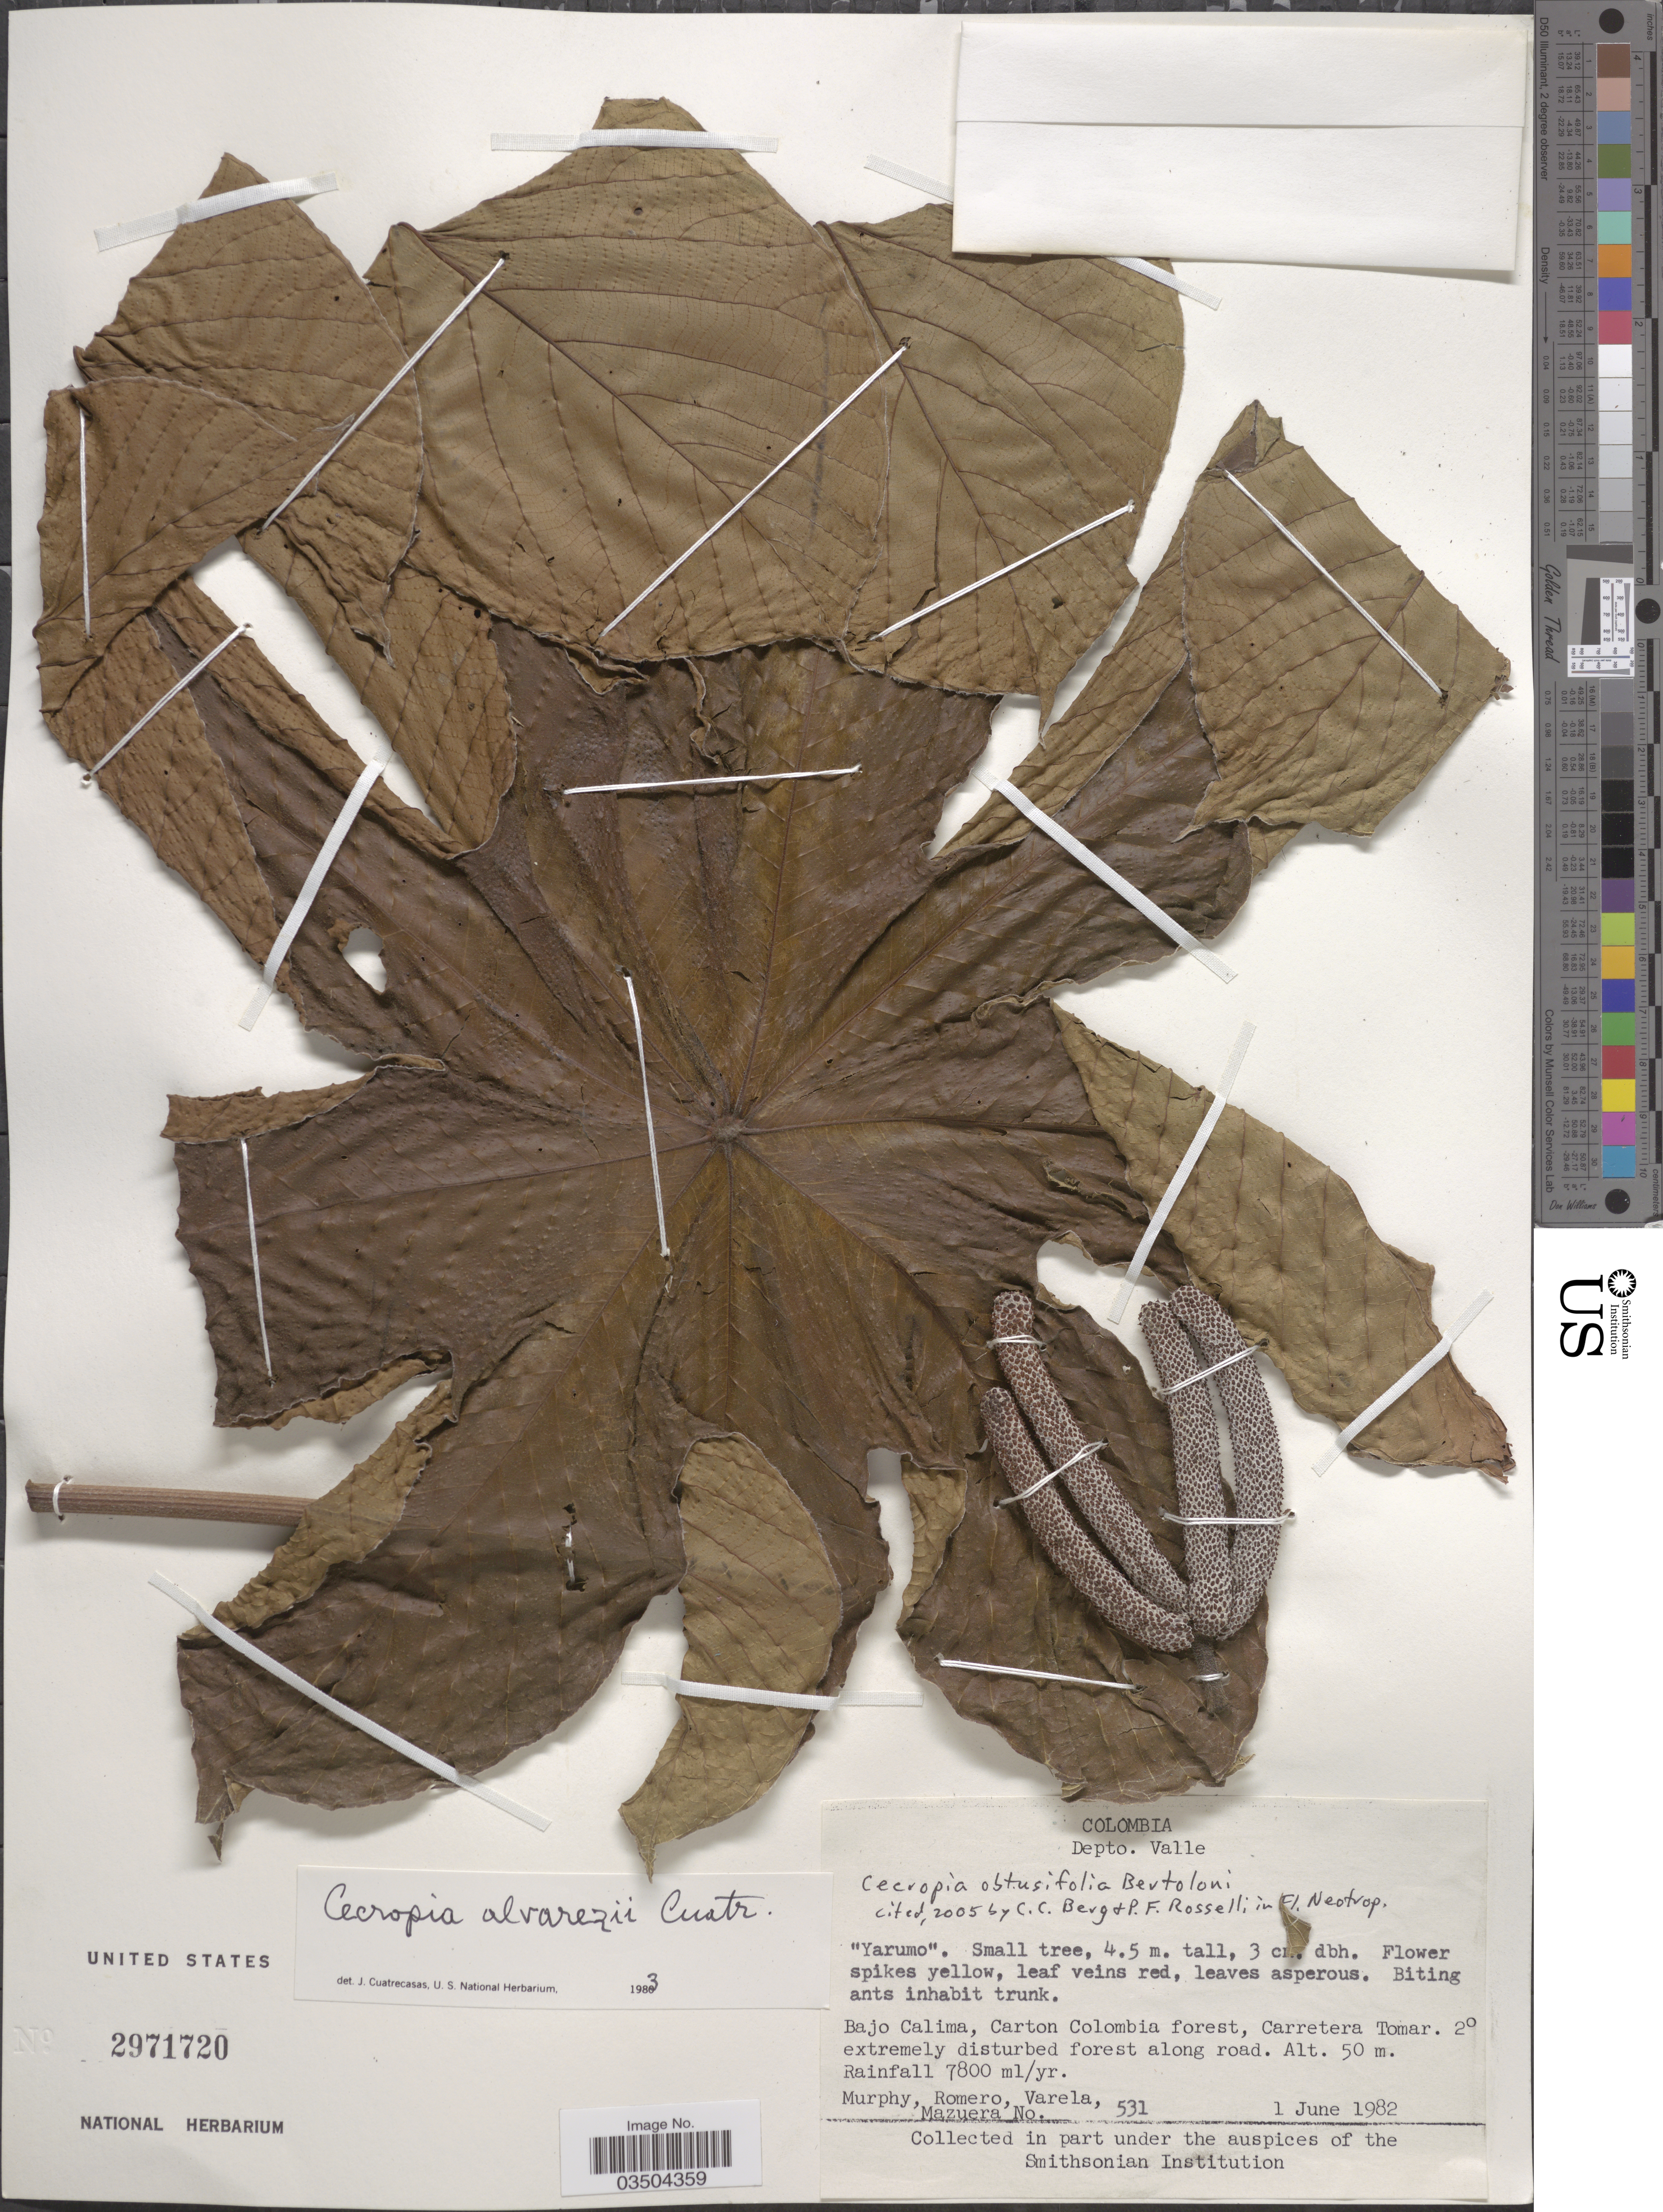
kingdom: Plantae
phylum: Tracheophyta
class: Magnoliopsida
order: Rosales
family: Urticaceae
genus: Cecropia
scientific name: Cecropia obtusifolia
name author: Bertol.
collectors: -. Murphy, -. Romero, -. Varela & -. Mazuera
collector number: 531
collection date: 1982-06-01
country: Colombia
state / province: Valle del Cauca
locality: Depto. Valle. Bajo Calima, Carton Colombia forest, Carretera Tomar. 2° extremely disturbed forest along road.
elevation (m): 50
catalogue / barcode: US 2971720